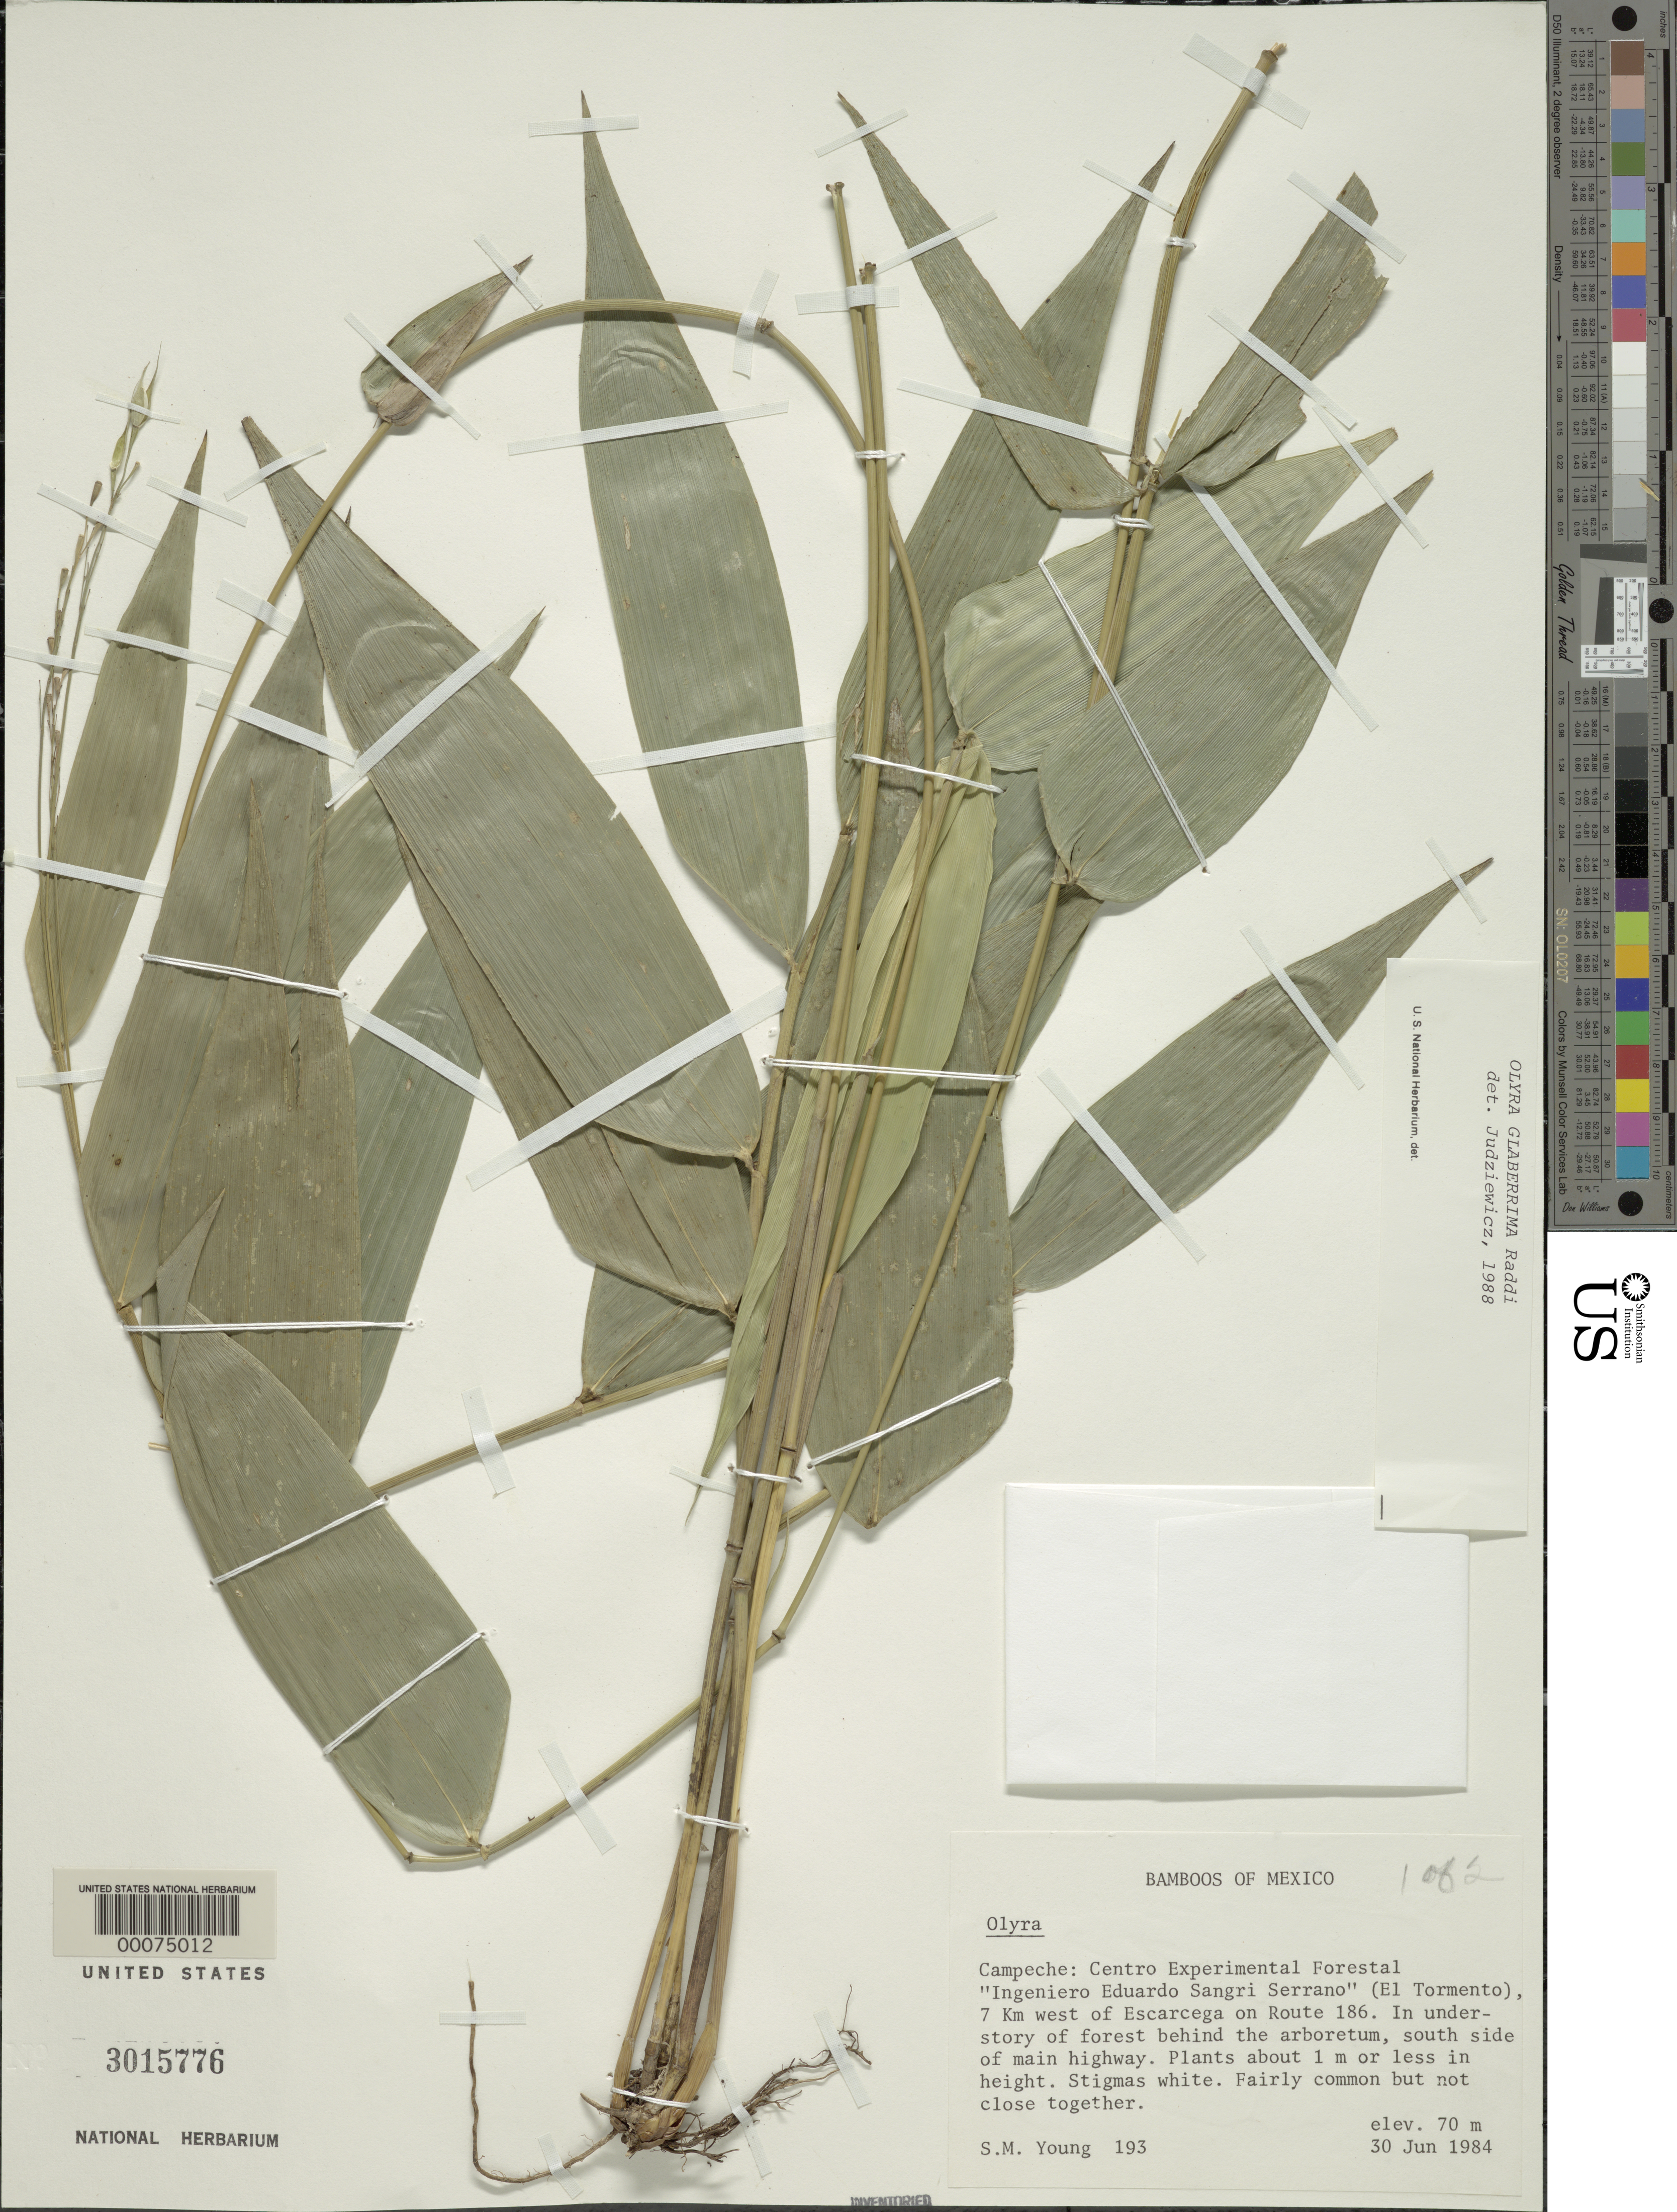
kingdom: Plantae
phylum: Tracheophyta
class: Liliopsida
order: Poales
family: Poaceae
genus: Olyra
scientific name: Olyra glaberrima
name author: Raddi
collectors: S. Young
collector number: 193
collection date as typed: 30 Jun 1984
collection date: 1984-06-30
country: Mexico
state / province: Campeche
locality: Centro Experimental Forestal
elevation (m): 70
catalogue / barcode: US 3015776